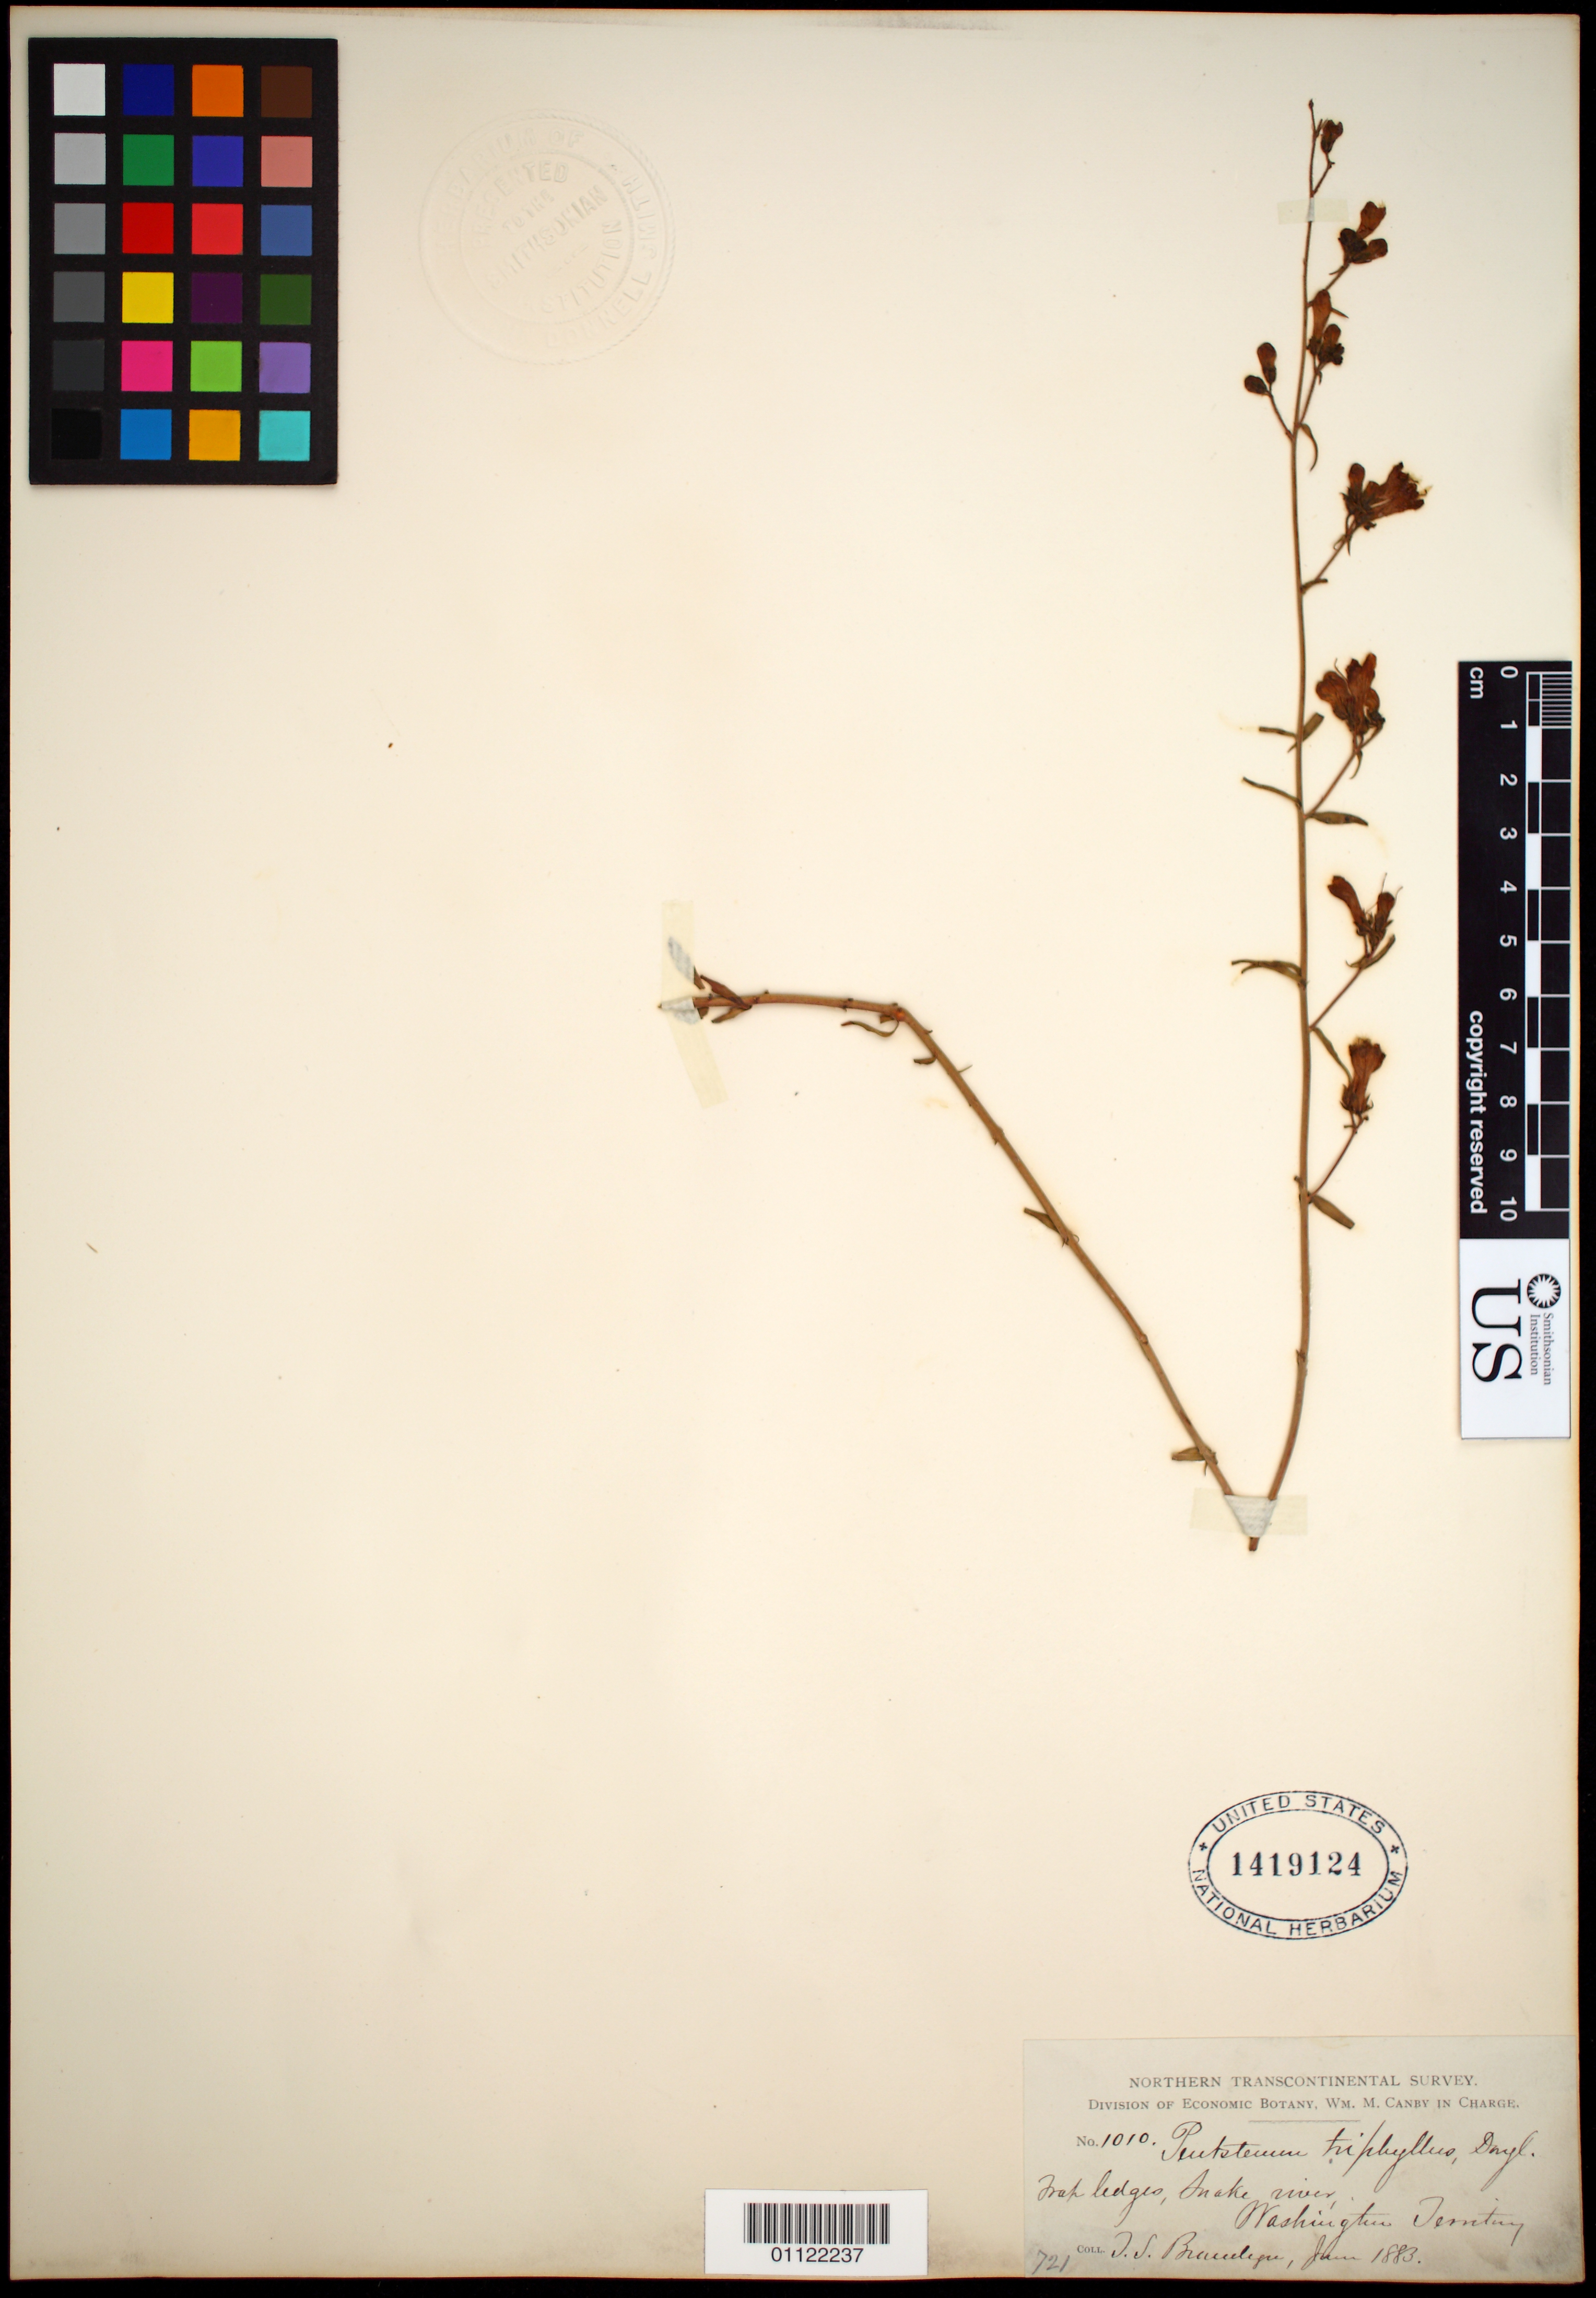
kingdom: Plantae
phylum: Tracheophyta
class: Magnoliopsida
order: Lamiales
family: Plantaginaceae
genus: Penstemon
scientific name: Penstemon triphyllus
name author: Douglas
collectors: T. S. Brandegee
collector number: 1010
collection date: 1883-06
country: United States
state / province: Washington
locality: Snake River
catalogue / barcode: US 1419124